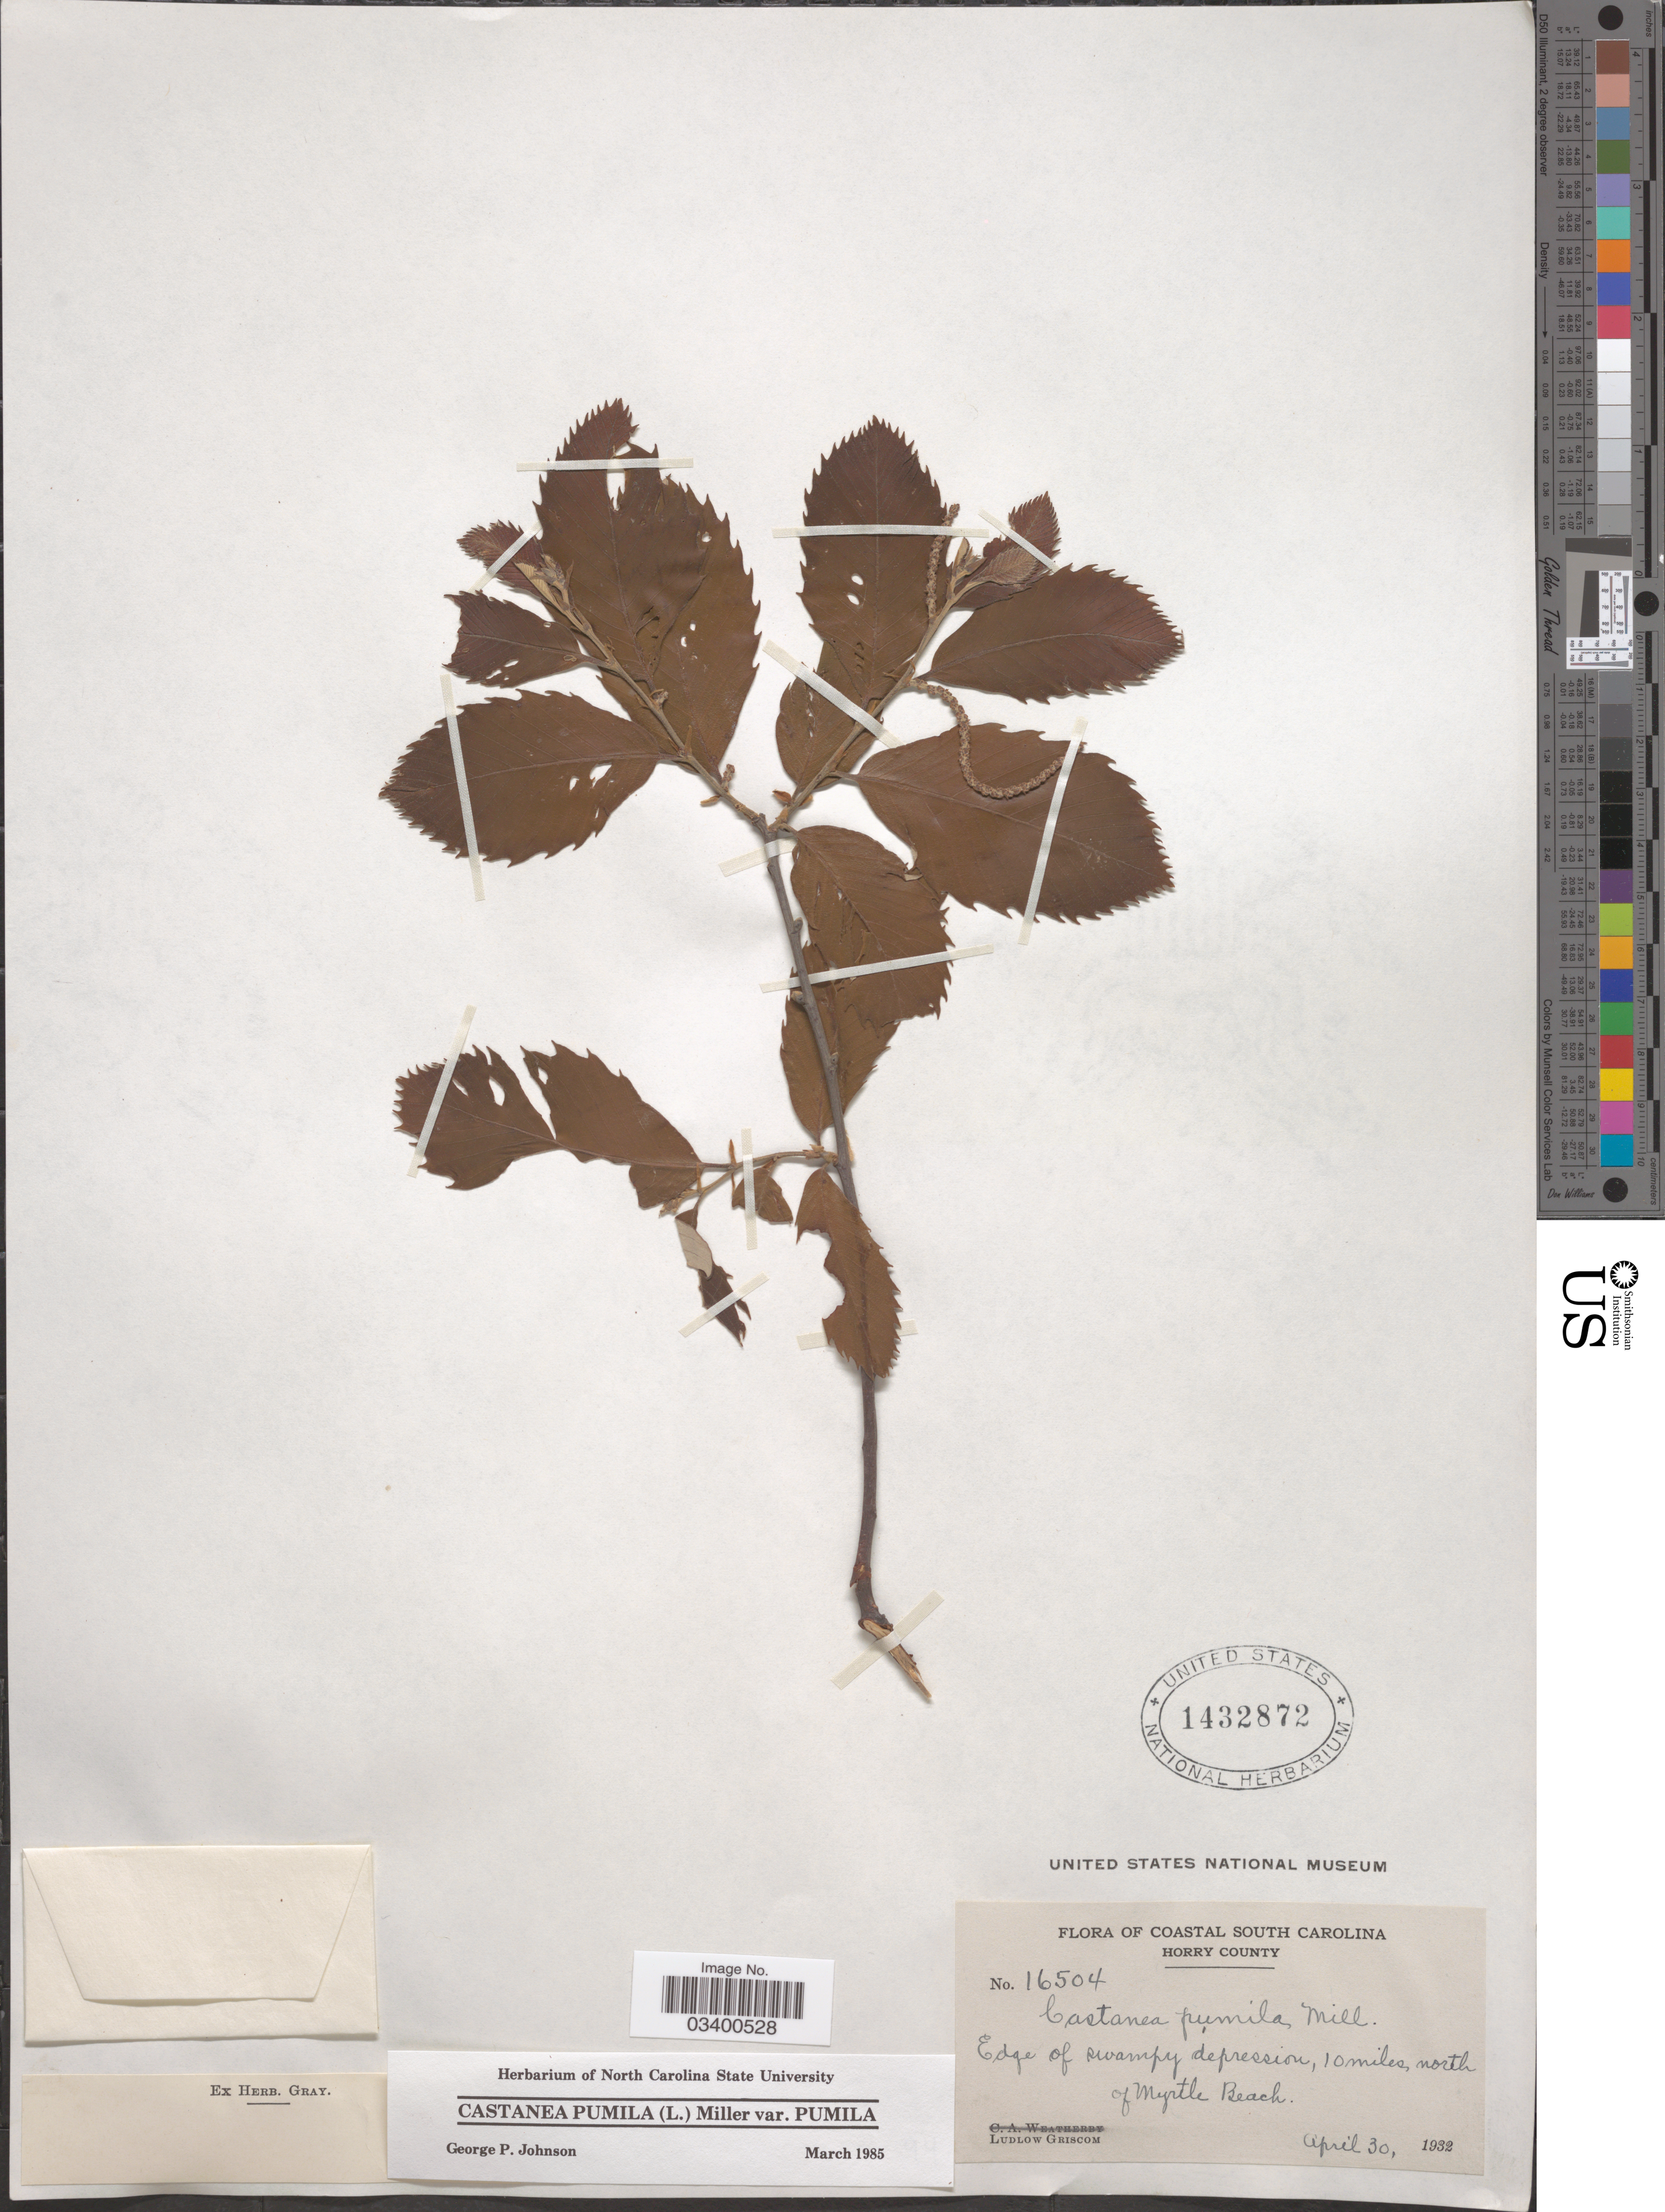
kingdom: Plantae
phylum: Tracheophyta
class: Magnoliopsida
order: Fagales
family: Fagaceae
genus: Castanea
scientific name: Castanea pumila var. pumila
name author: (L.) Mill.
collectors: L. Griscom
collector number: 16504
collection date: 1932-04-30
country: United States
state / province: South Carolina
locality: Coastal South Carolina. Horry County. 10 miles, north of Myrtle Beach.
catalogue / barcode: US 1432872